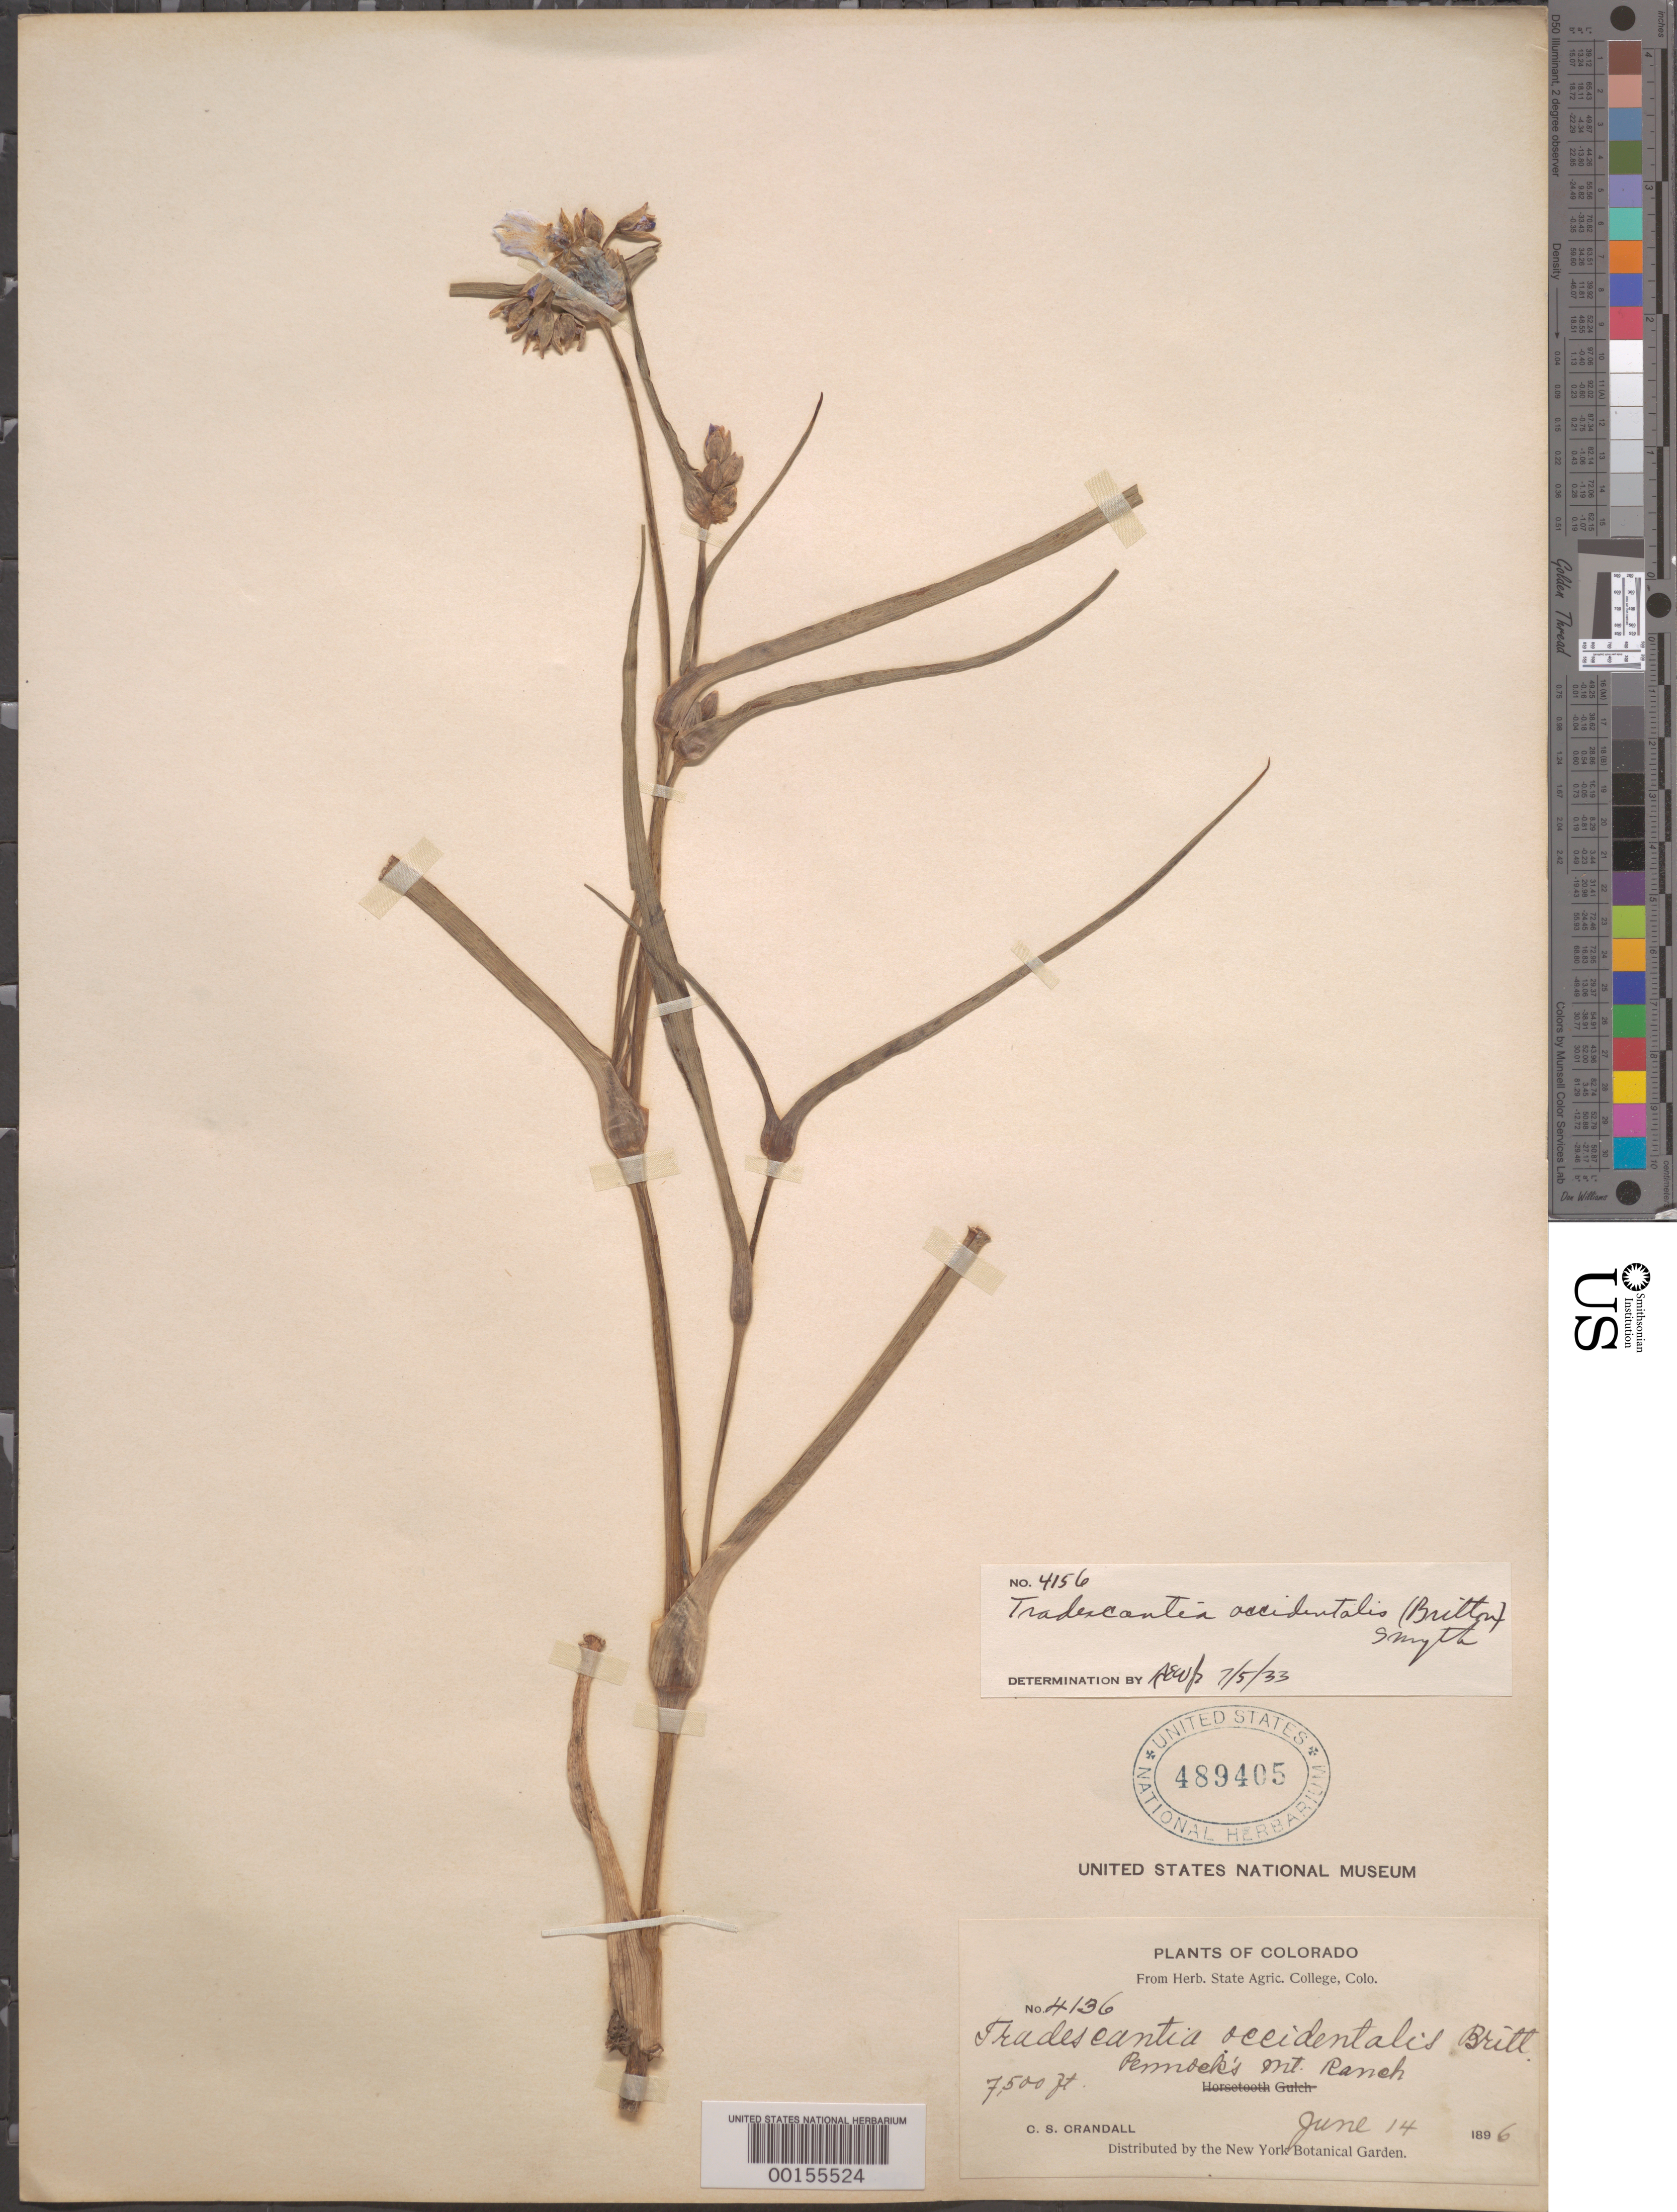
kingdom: Plantae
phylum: Tracheophyta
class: Liliopsida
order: Commelinales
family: Commelinaceae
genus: Tradescantia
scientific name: Tradescantia occidentalis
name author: (Britton) Smyth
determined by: Woodward, R. E.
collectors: C. Crandall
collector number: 4136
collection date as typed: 14 Jun 1896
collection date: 1896-06-14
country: United States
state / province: Colorado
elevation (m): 2288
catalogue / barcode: US 489405